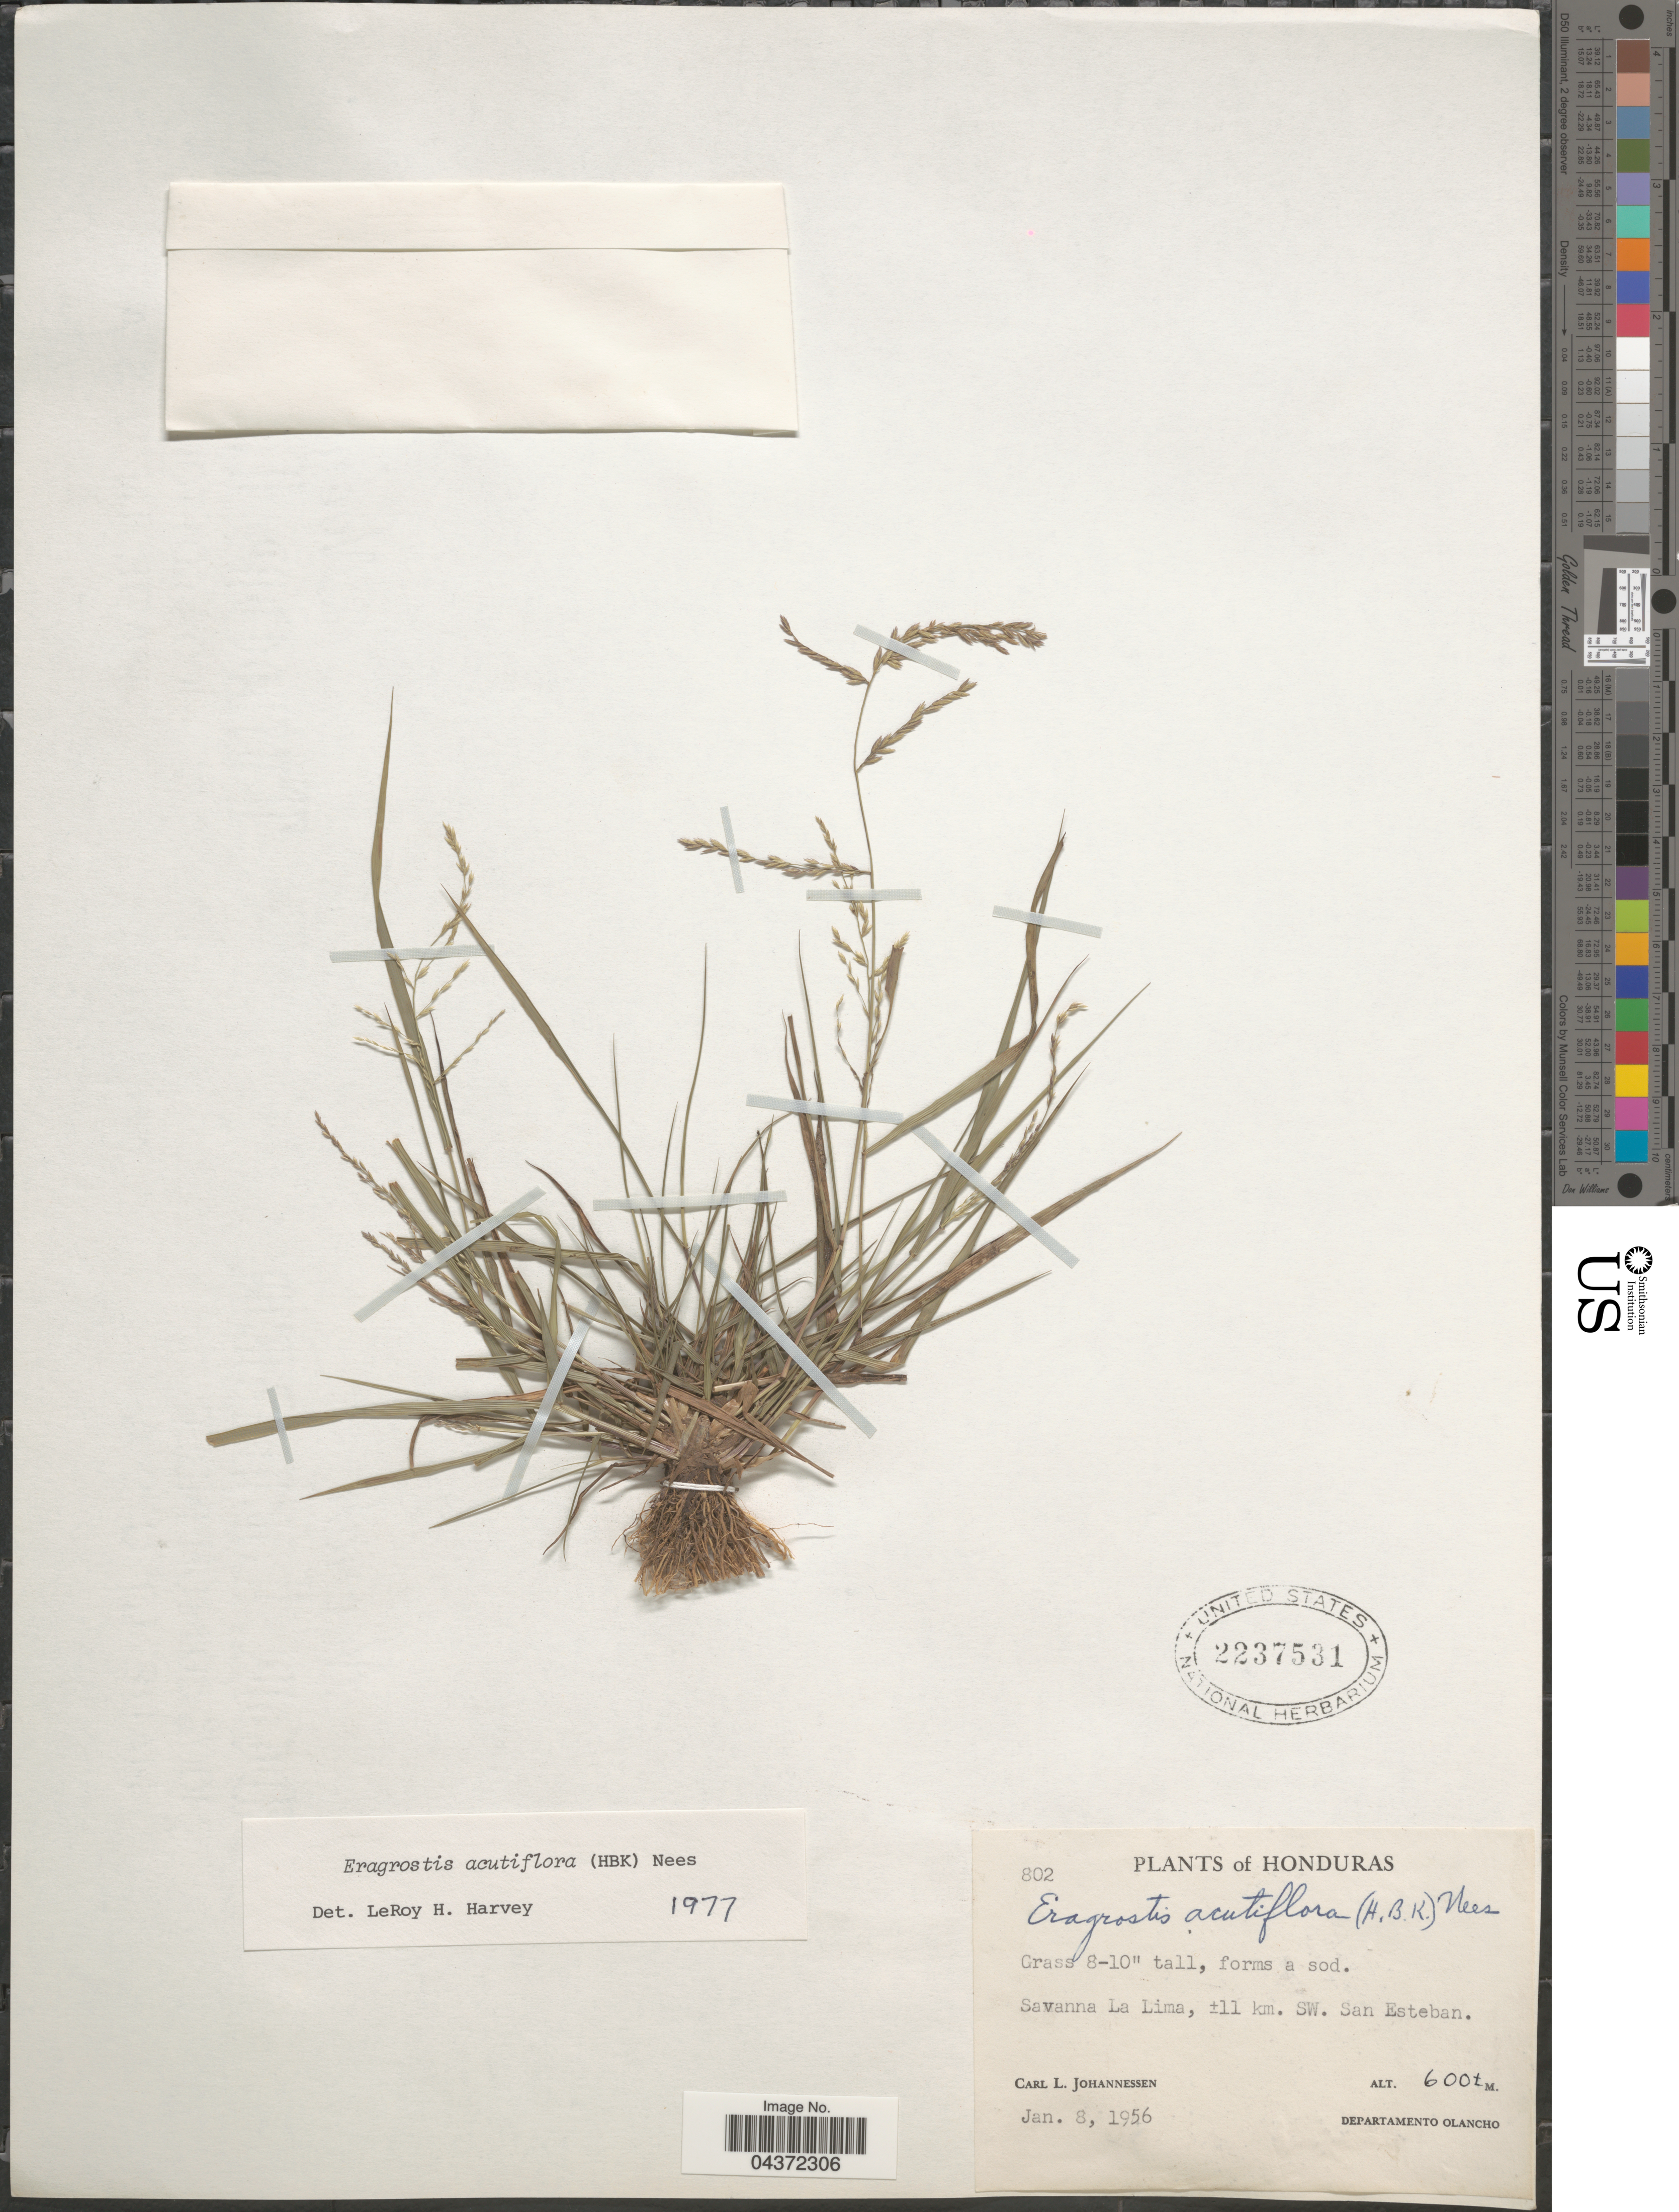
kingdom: Plantae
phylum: Tracheophyta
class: Liliopsida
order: Poales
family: Poaceae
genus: Eragrostis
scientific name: Eragrostis acutiflora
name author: (Kunth) Nees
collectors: C. Johannessen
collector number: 802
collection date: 1956-01-08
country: Honduras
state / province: Olancho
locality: Savanna La Lima, ± 11 km. SW. San Esteban. Departamento Olancho.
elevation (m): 600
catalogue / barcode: US 2237531